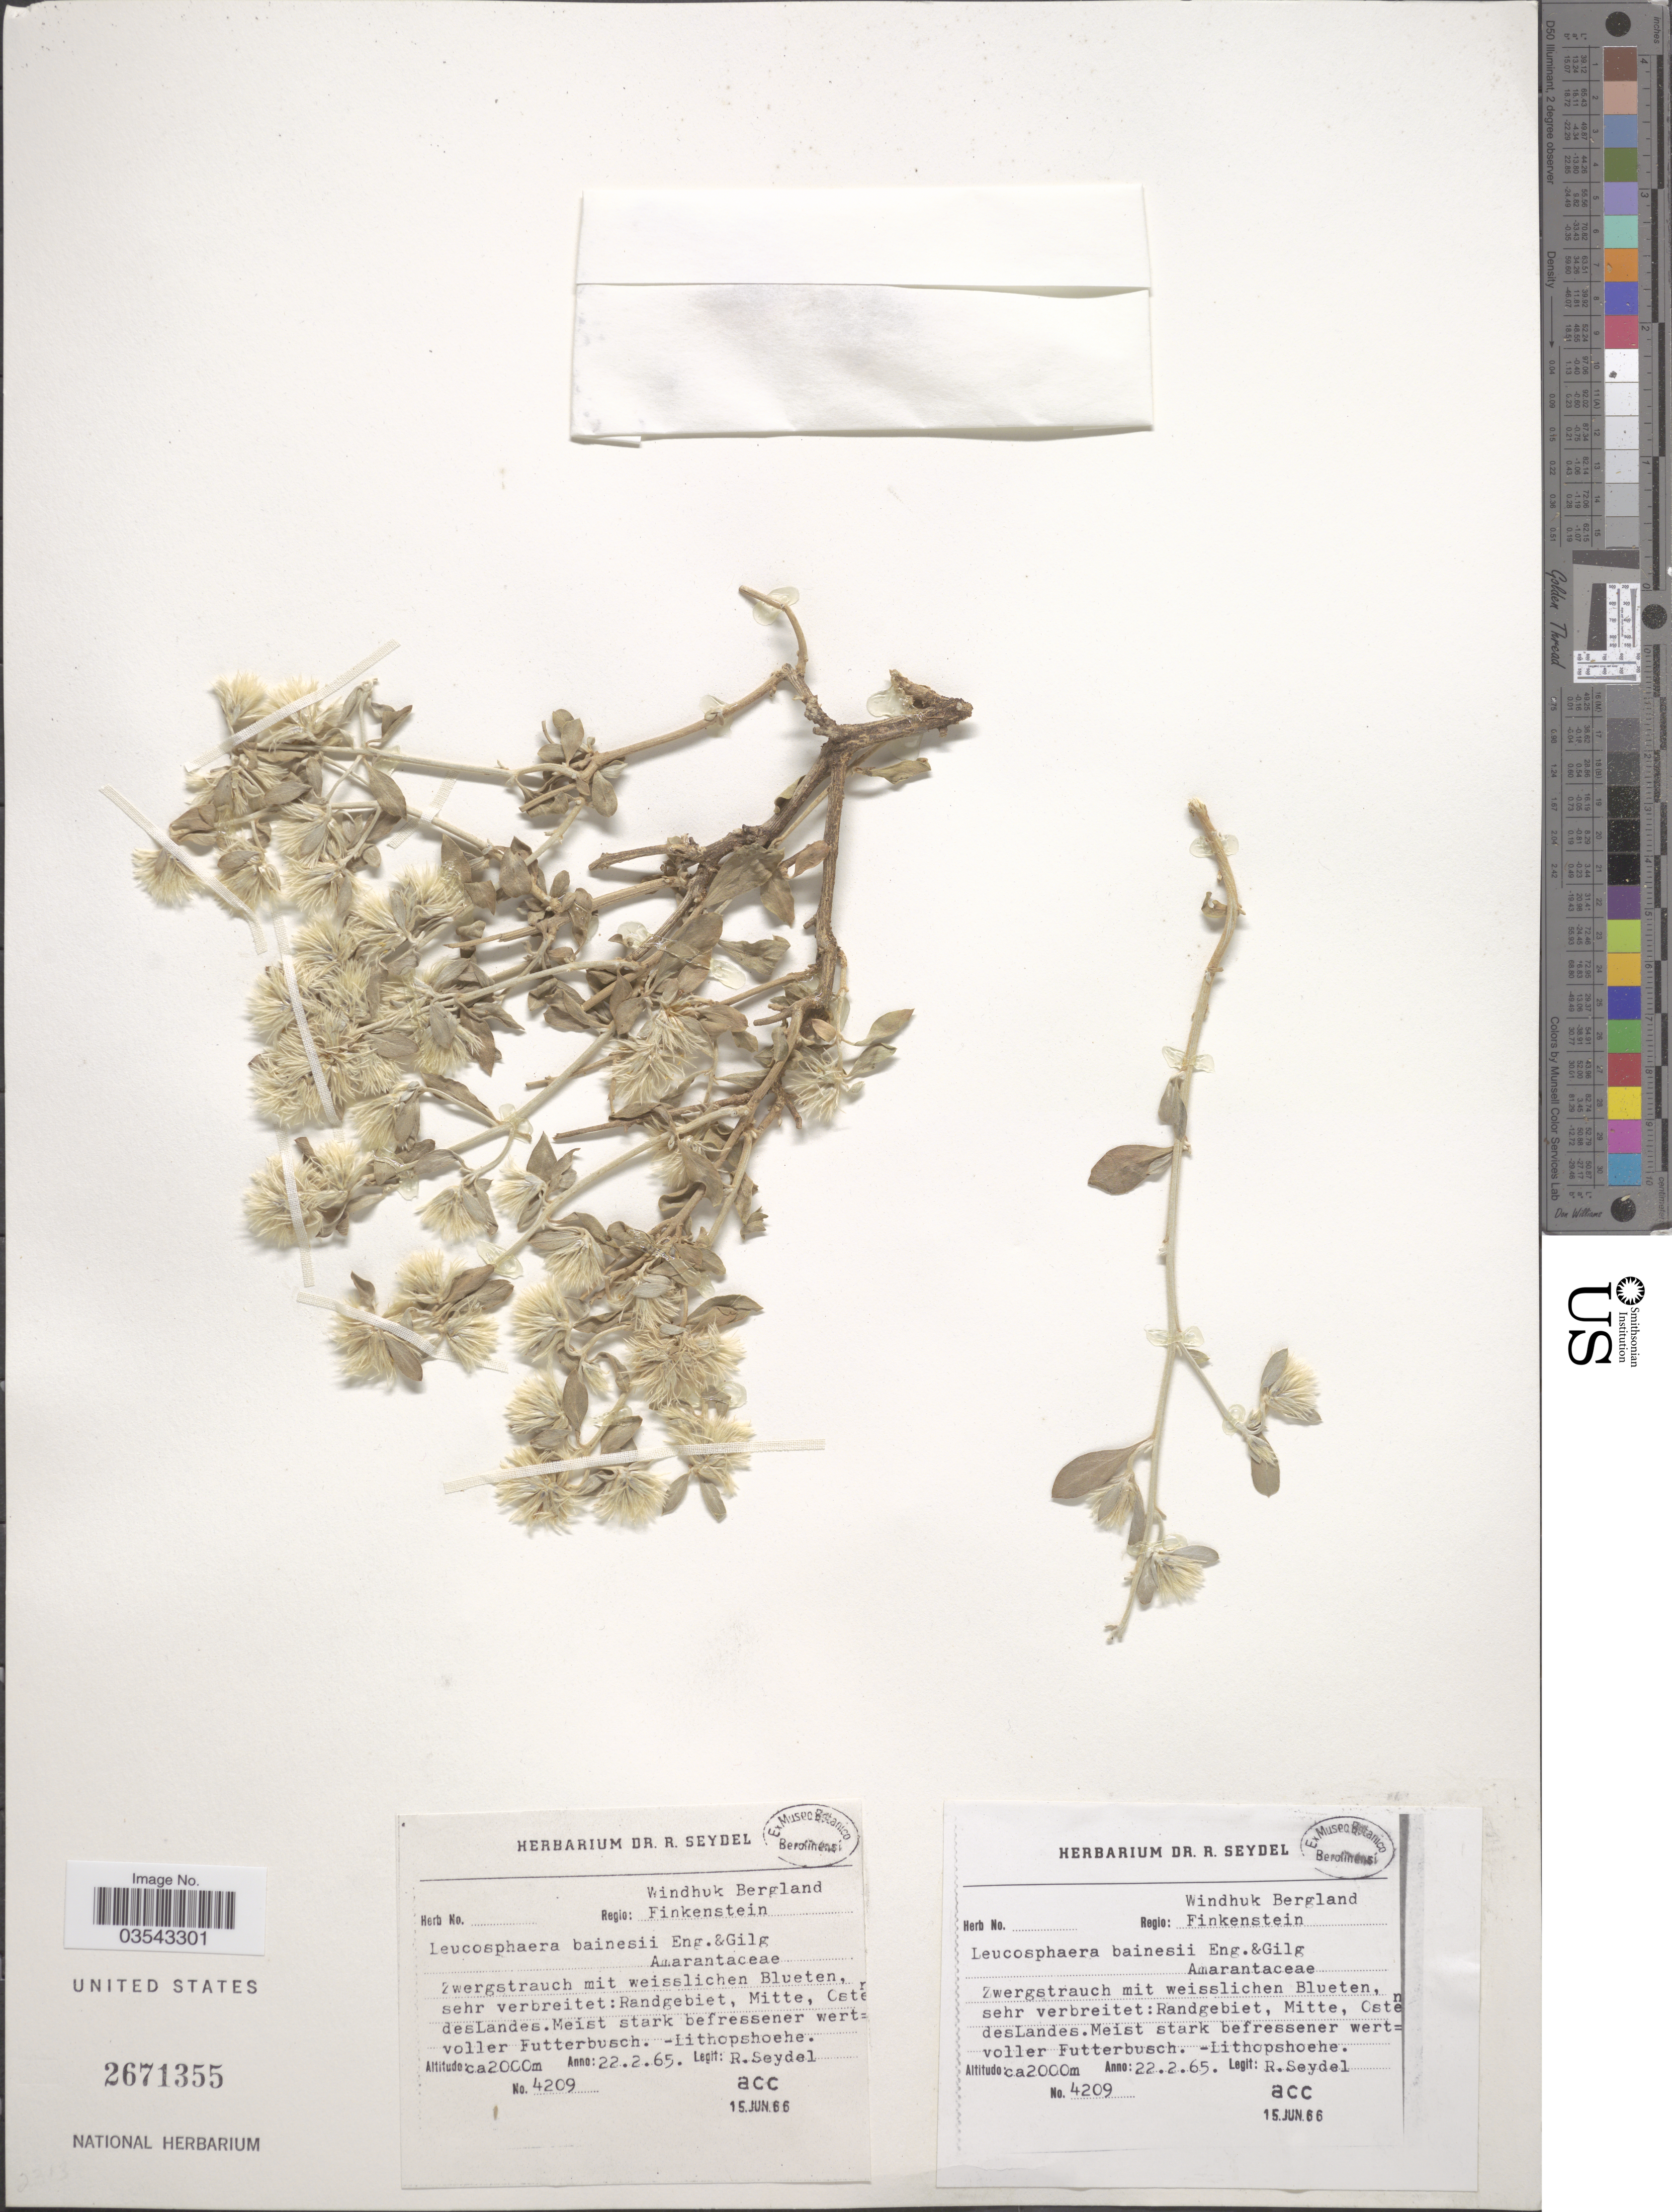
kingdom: Plantae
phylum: Tracheophyta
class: Magnoliopsida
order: Caryophyllales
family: Amaranthaceae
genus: Leucosphaera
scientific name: Leucosphaera bainesii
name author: Gilg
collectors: R. Seydel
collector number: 4209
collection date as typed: Transcribed d/m/y: 22/2/65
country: Namibia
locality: Regio: Windhuk Bergland Finkenstein.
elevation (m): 2000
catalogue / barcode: US 2671355